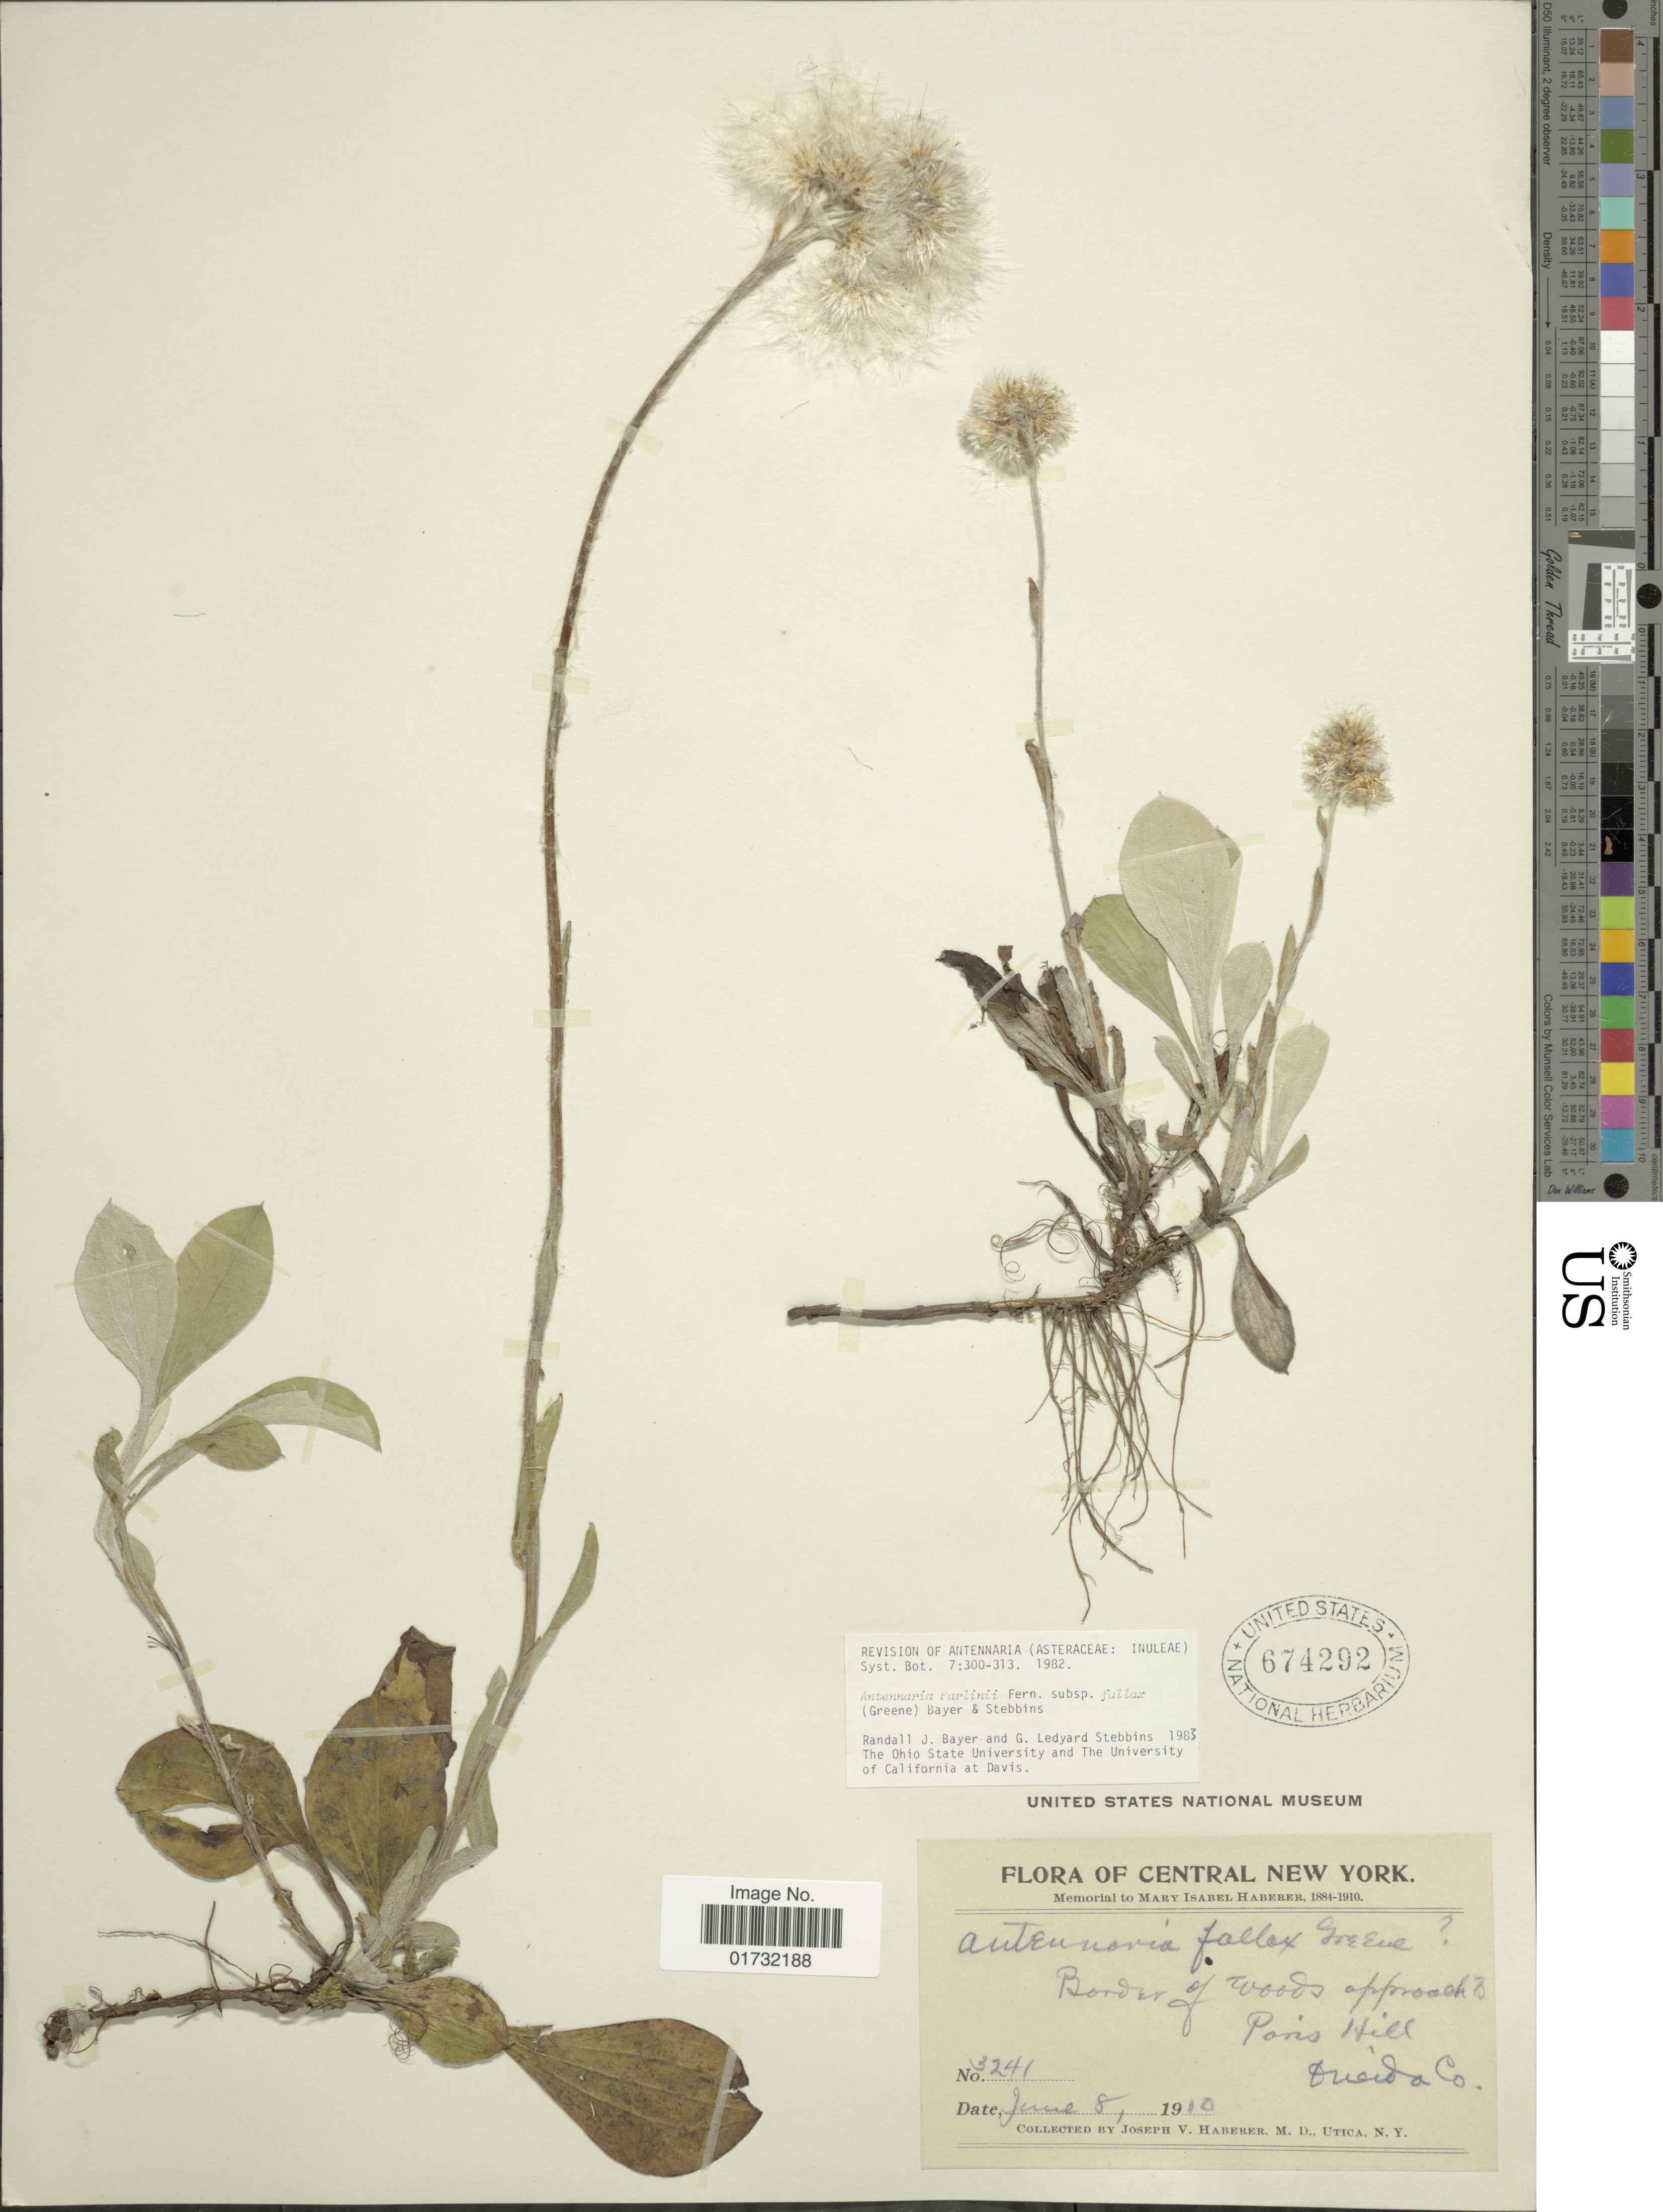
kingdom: Plantae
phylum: Tracheophyta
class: Magnoliopsida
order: Asterales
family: Asteraceae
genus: Antennaria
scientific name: Antennaria parlinii subsp. fallax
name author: (Greene) R.J. Bayer & Stebbins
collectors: J. V. Haberer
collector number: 3241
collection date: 1910-06-08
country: United States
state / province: New York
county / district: Oneida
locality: Central New York. Border of woods approach to Paris Hill. Oneida Co.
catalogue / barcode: US 674292